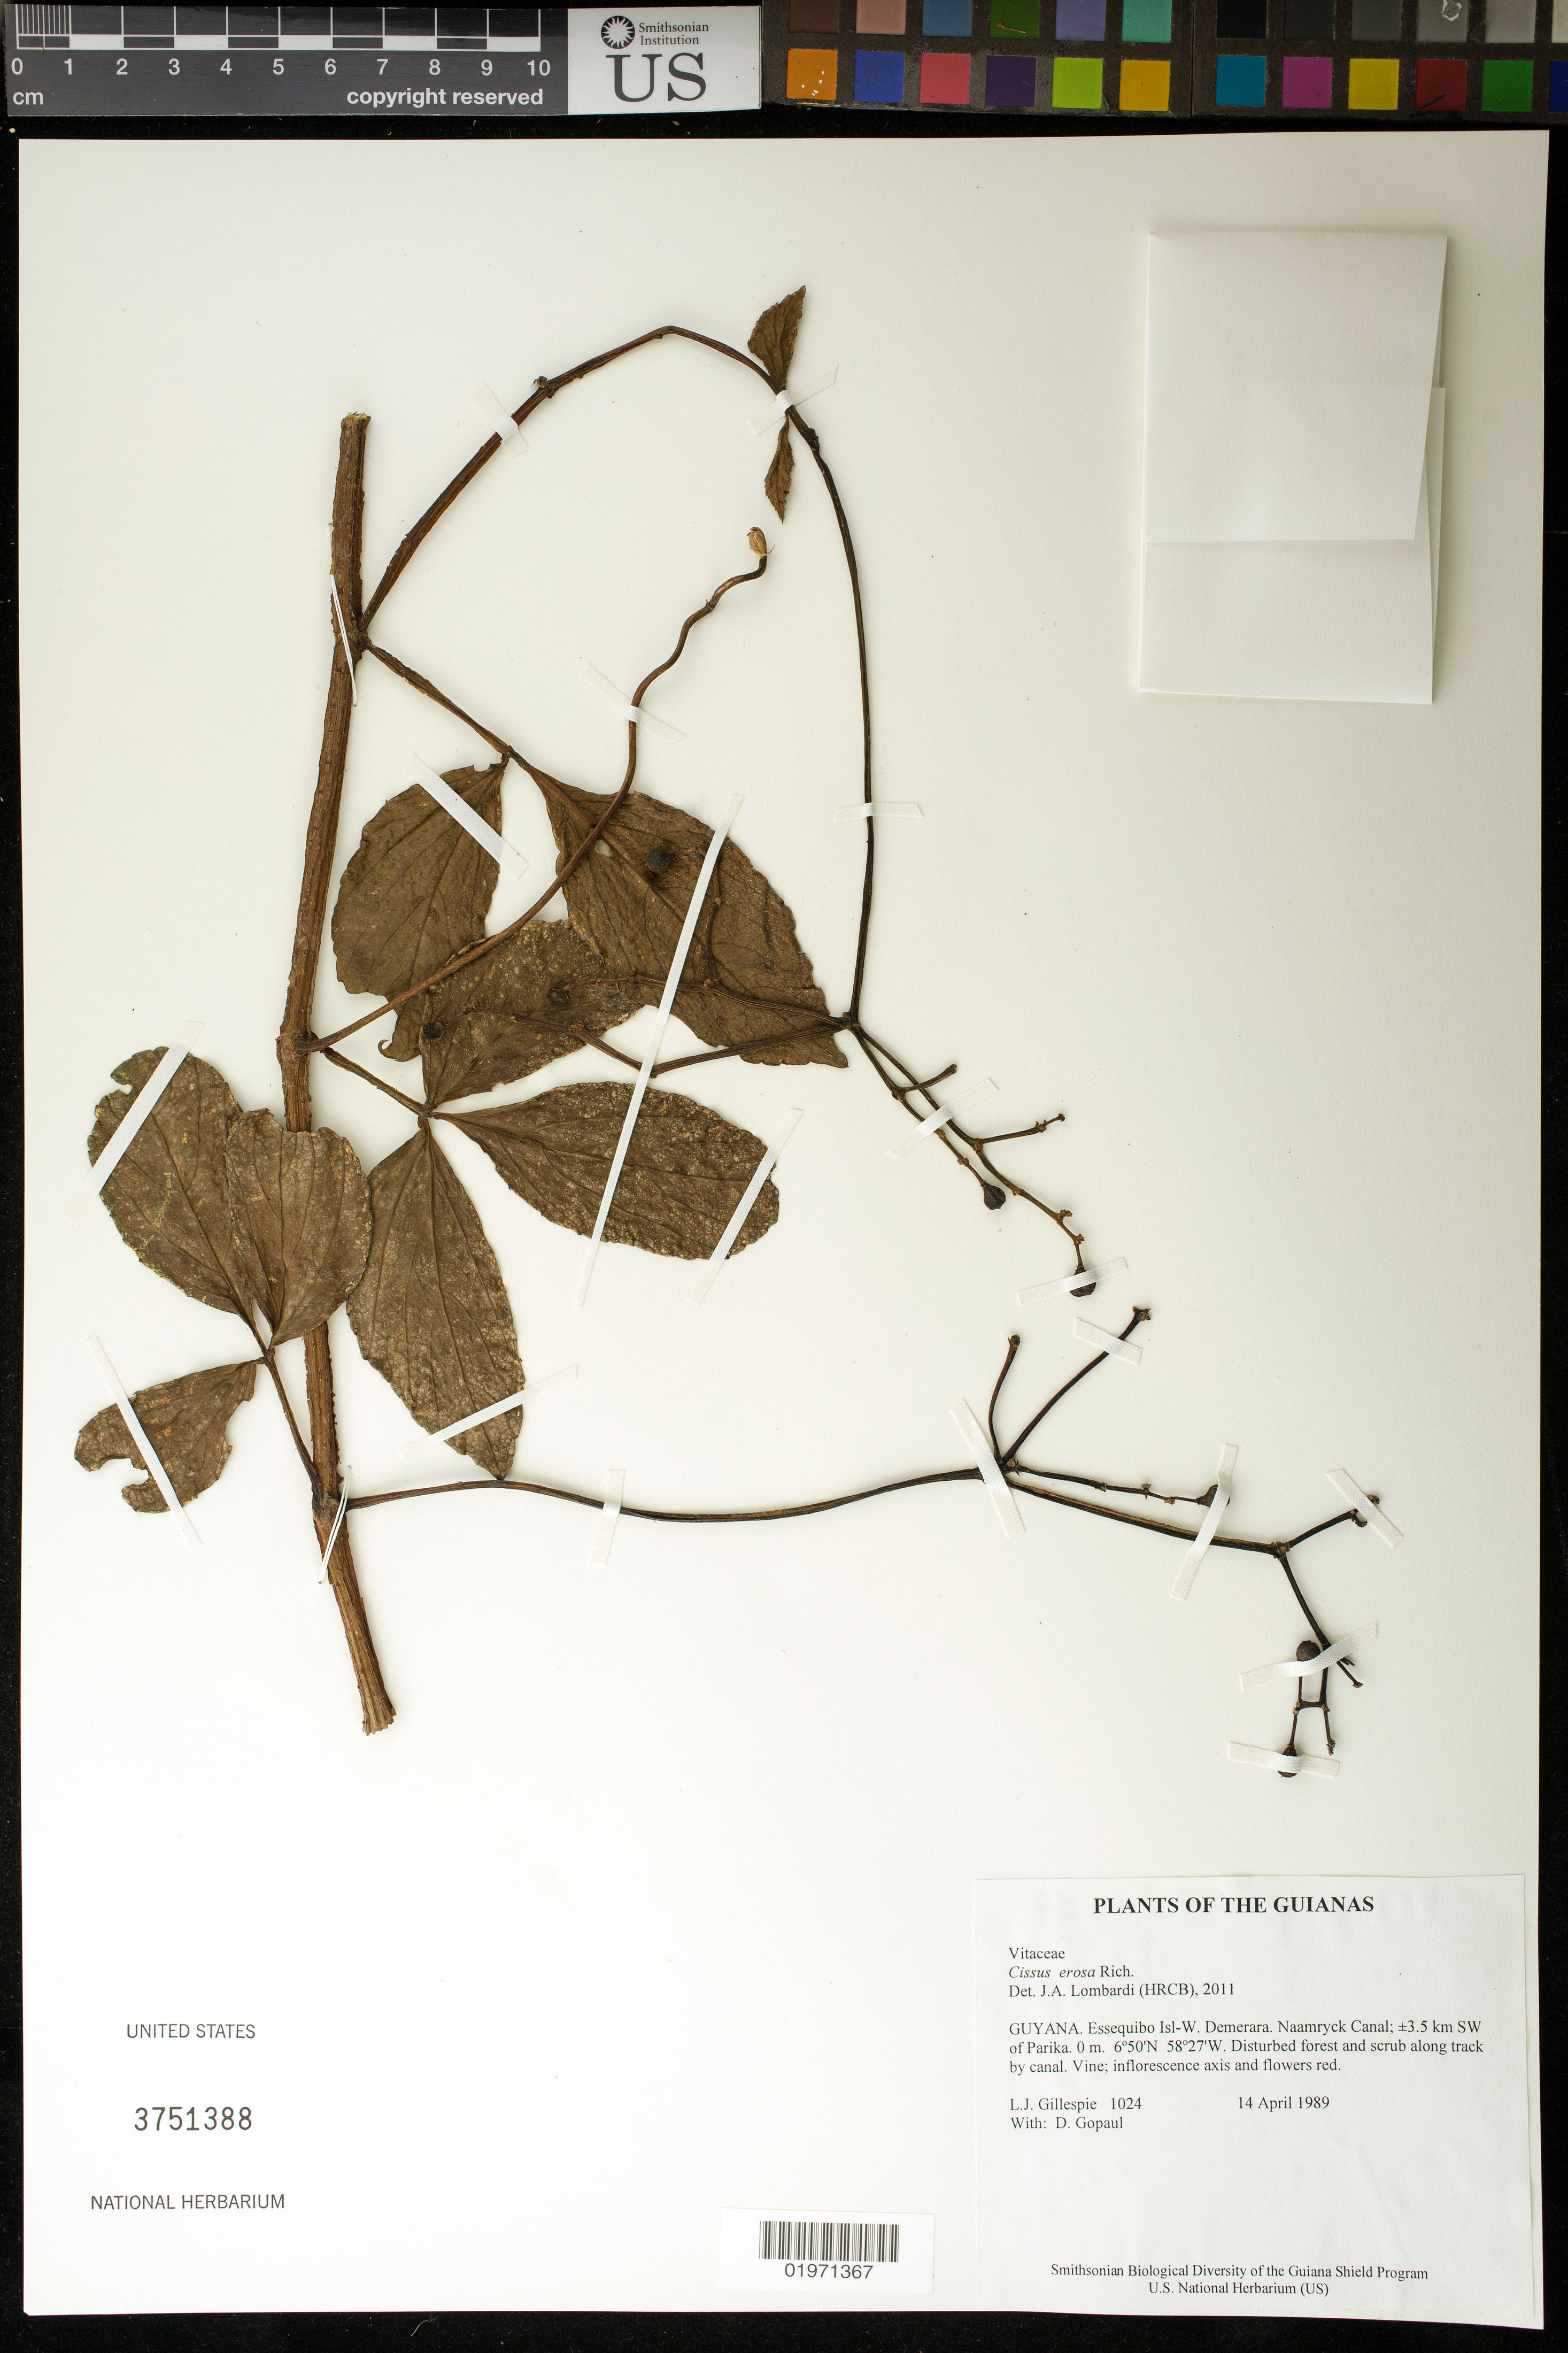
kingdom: Plantae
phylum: Tracheophyta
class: Magnoliopsida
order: Vitales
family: Vitaceae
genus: Cissus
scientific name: Cissus erosa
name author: Rich.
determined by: Lombardi, Julio A.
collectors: L. J. Gillespie & D. Gopaul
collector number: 1024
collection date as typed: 14 April 1989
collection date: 1989-04-14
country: Guyana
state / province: Essequibo Isl-W. Demerara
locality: Naamryck Canal; ±3.5 km SW of Parika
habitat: Disturbed forest and scrub along track by canal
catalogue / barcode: US 3751388